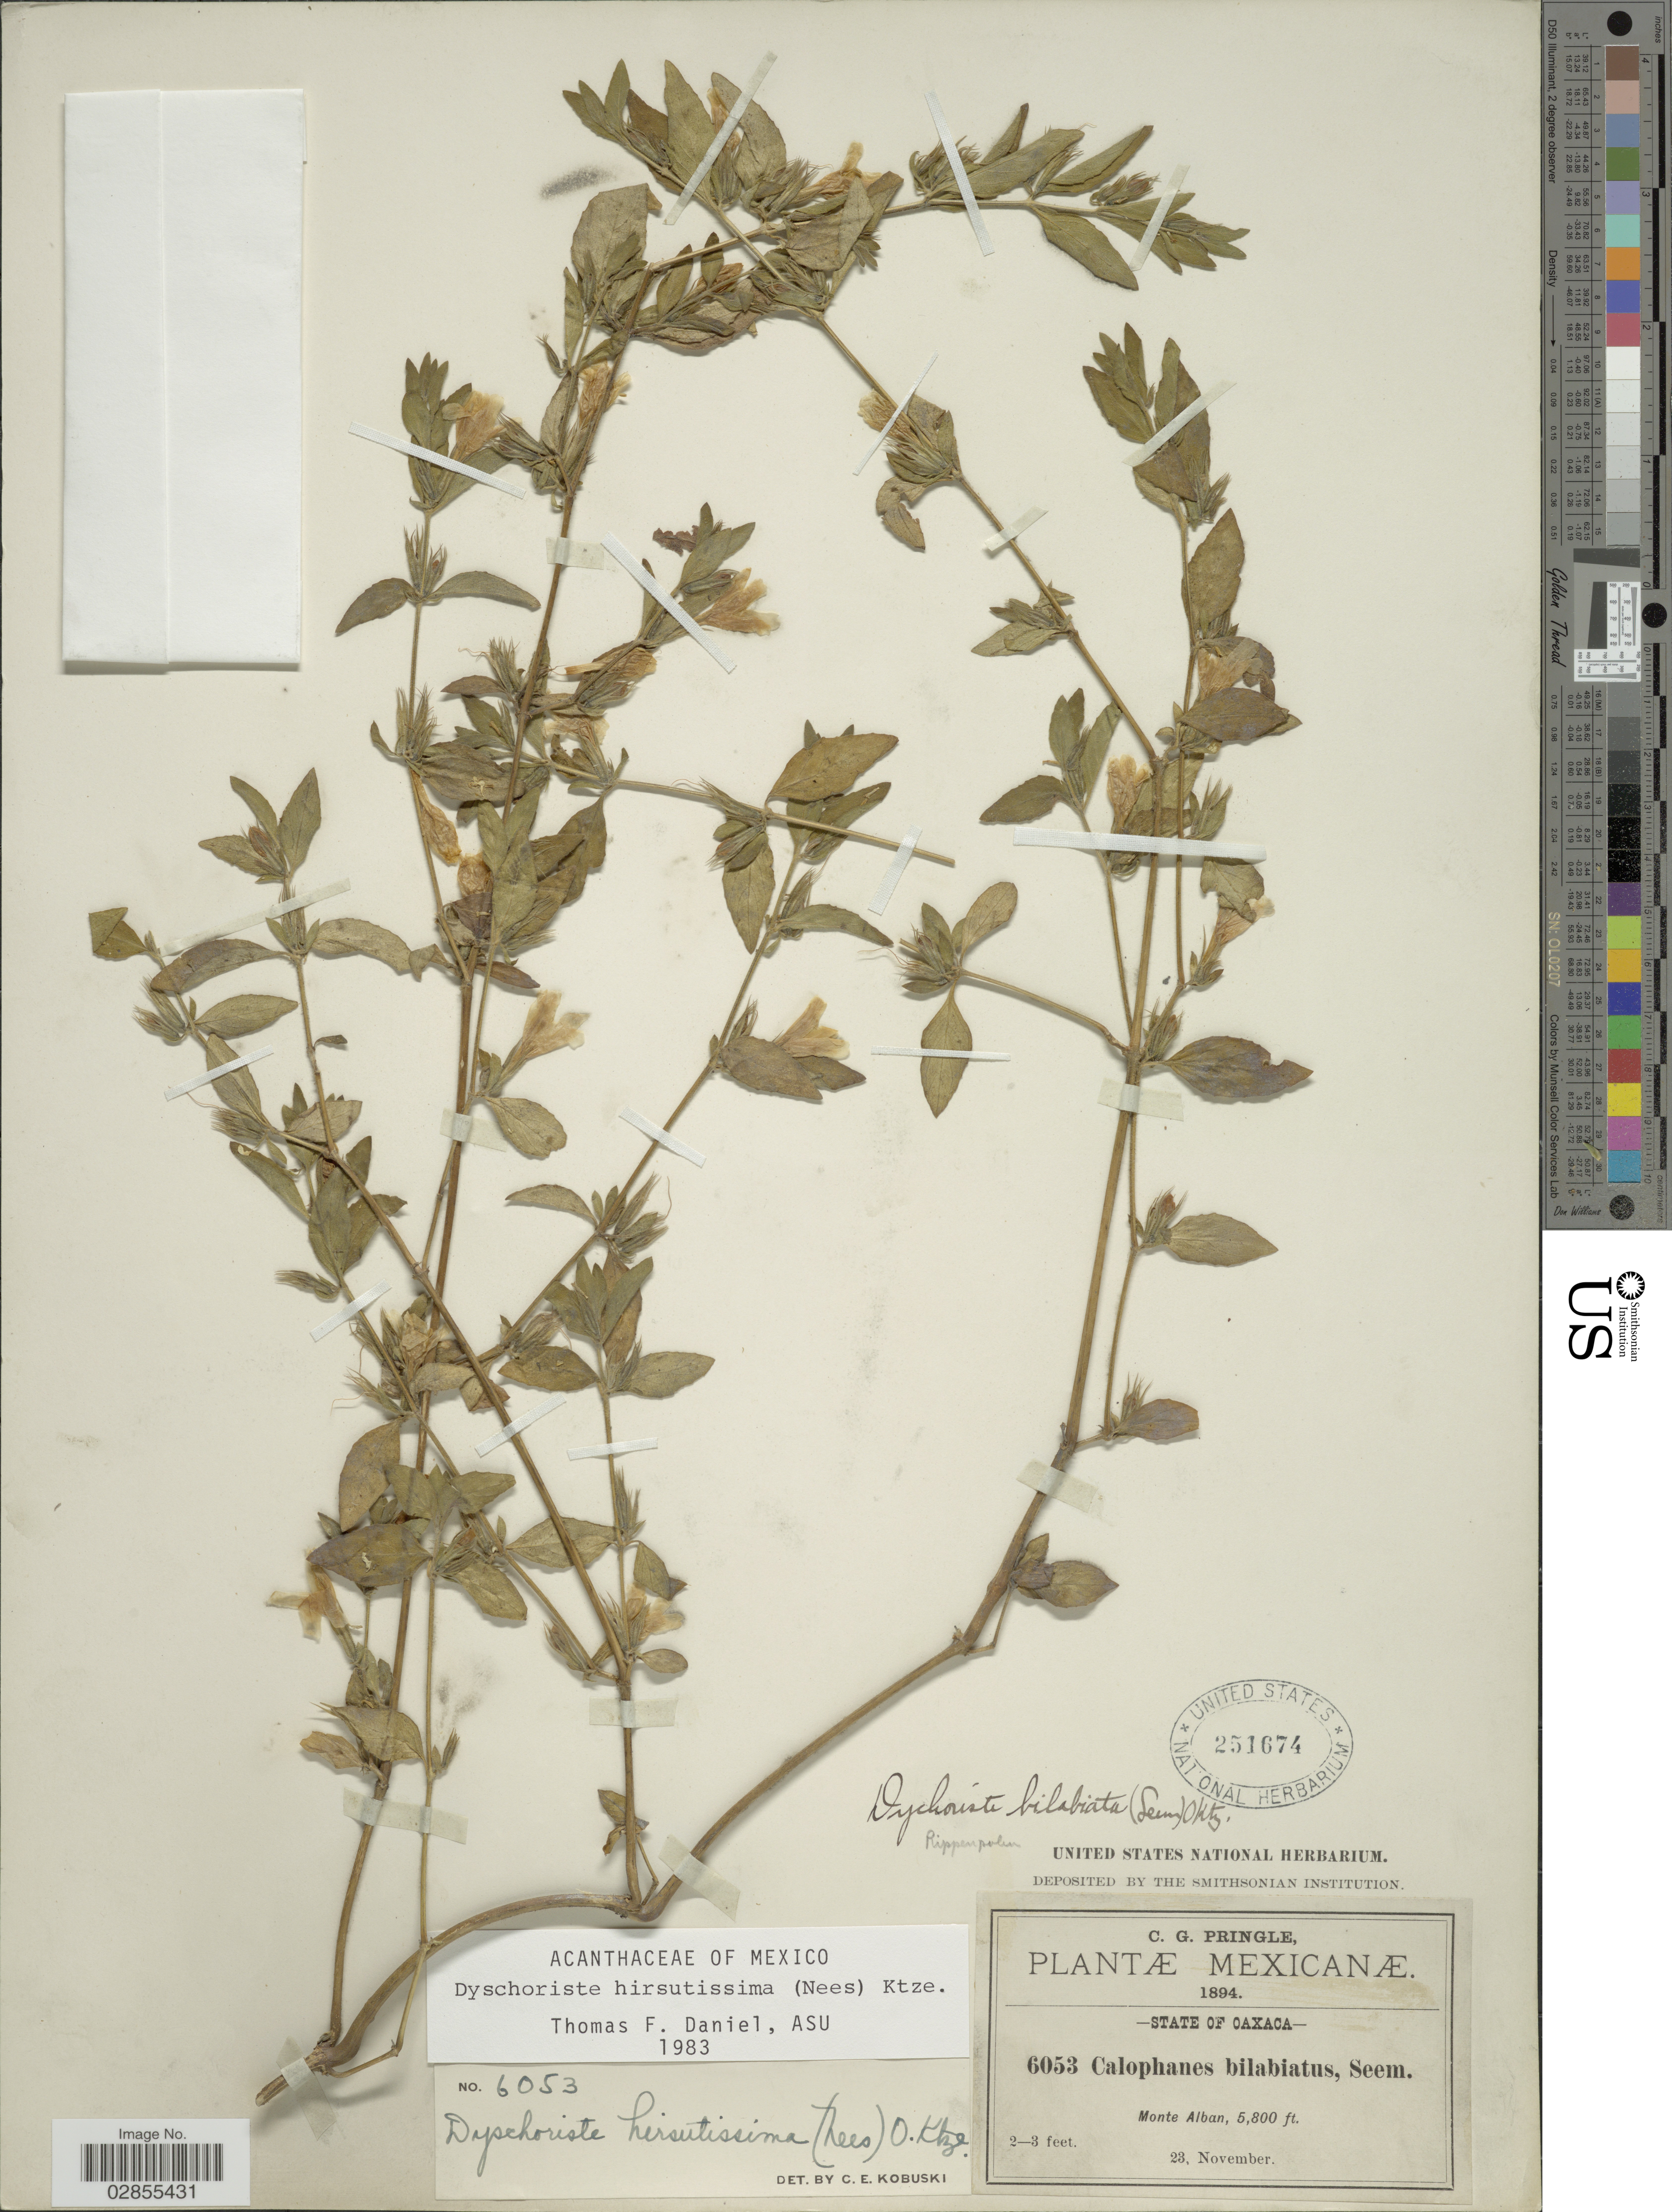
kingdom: Plantae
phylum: Tracheophyta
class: Magnoliopsida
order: Lamiales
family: Acanthaceae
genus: Dyschoriste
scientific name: Dyschoriste hirsutissima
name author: (Nees) Kuntze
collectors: C. G. Pringle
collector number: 6053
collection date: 1894-11-23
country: Mexico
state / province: Oaxaca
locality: Monte Alban.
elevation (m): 1768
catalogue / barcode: US 251674